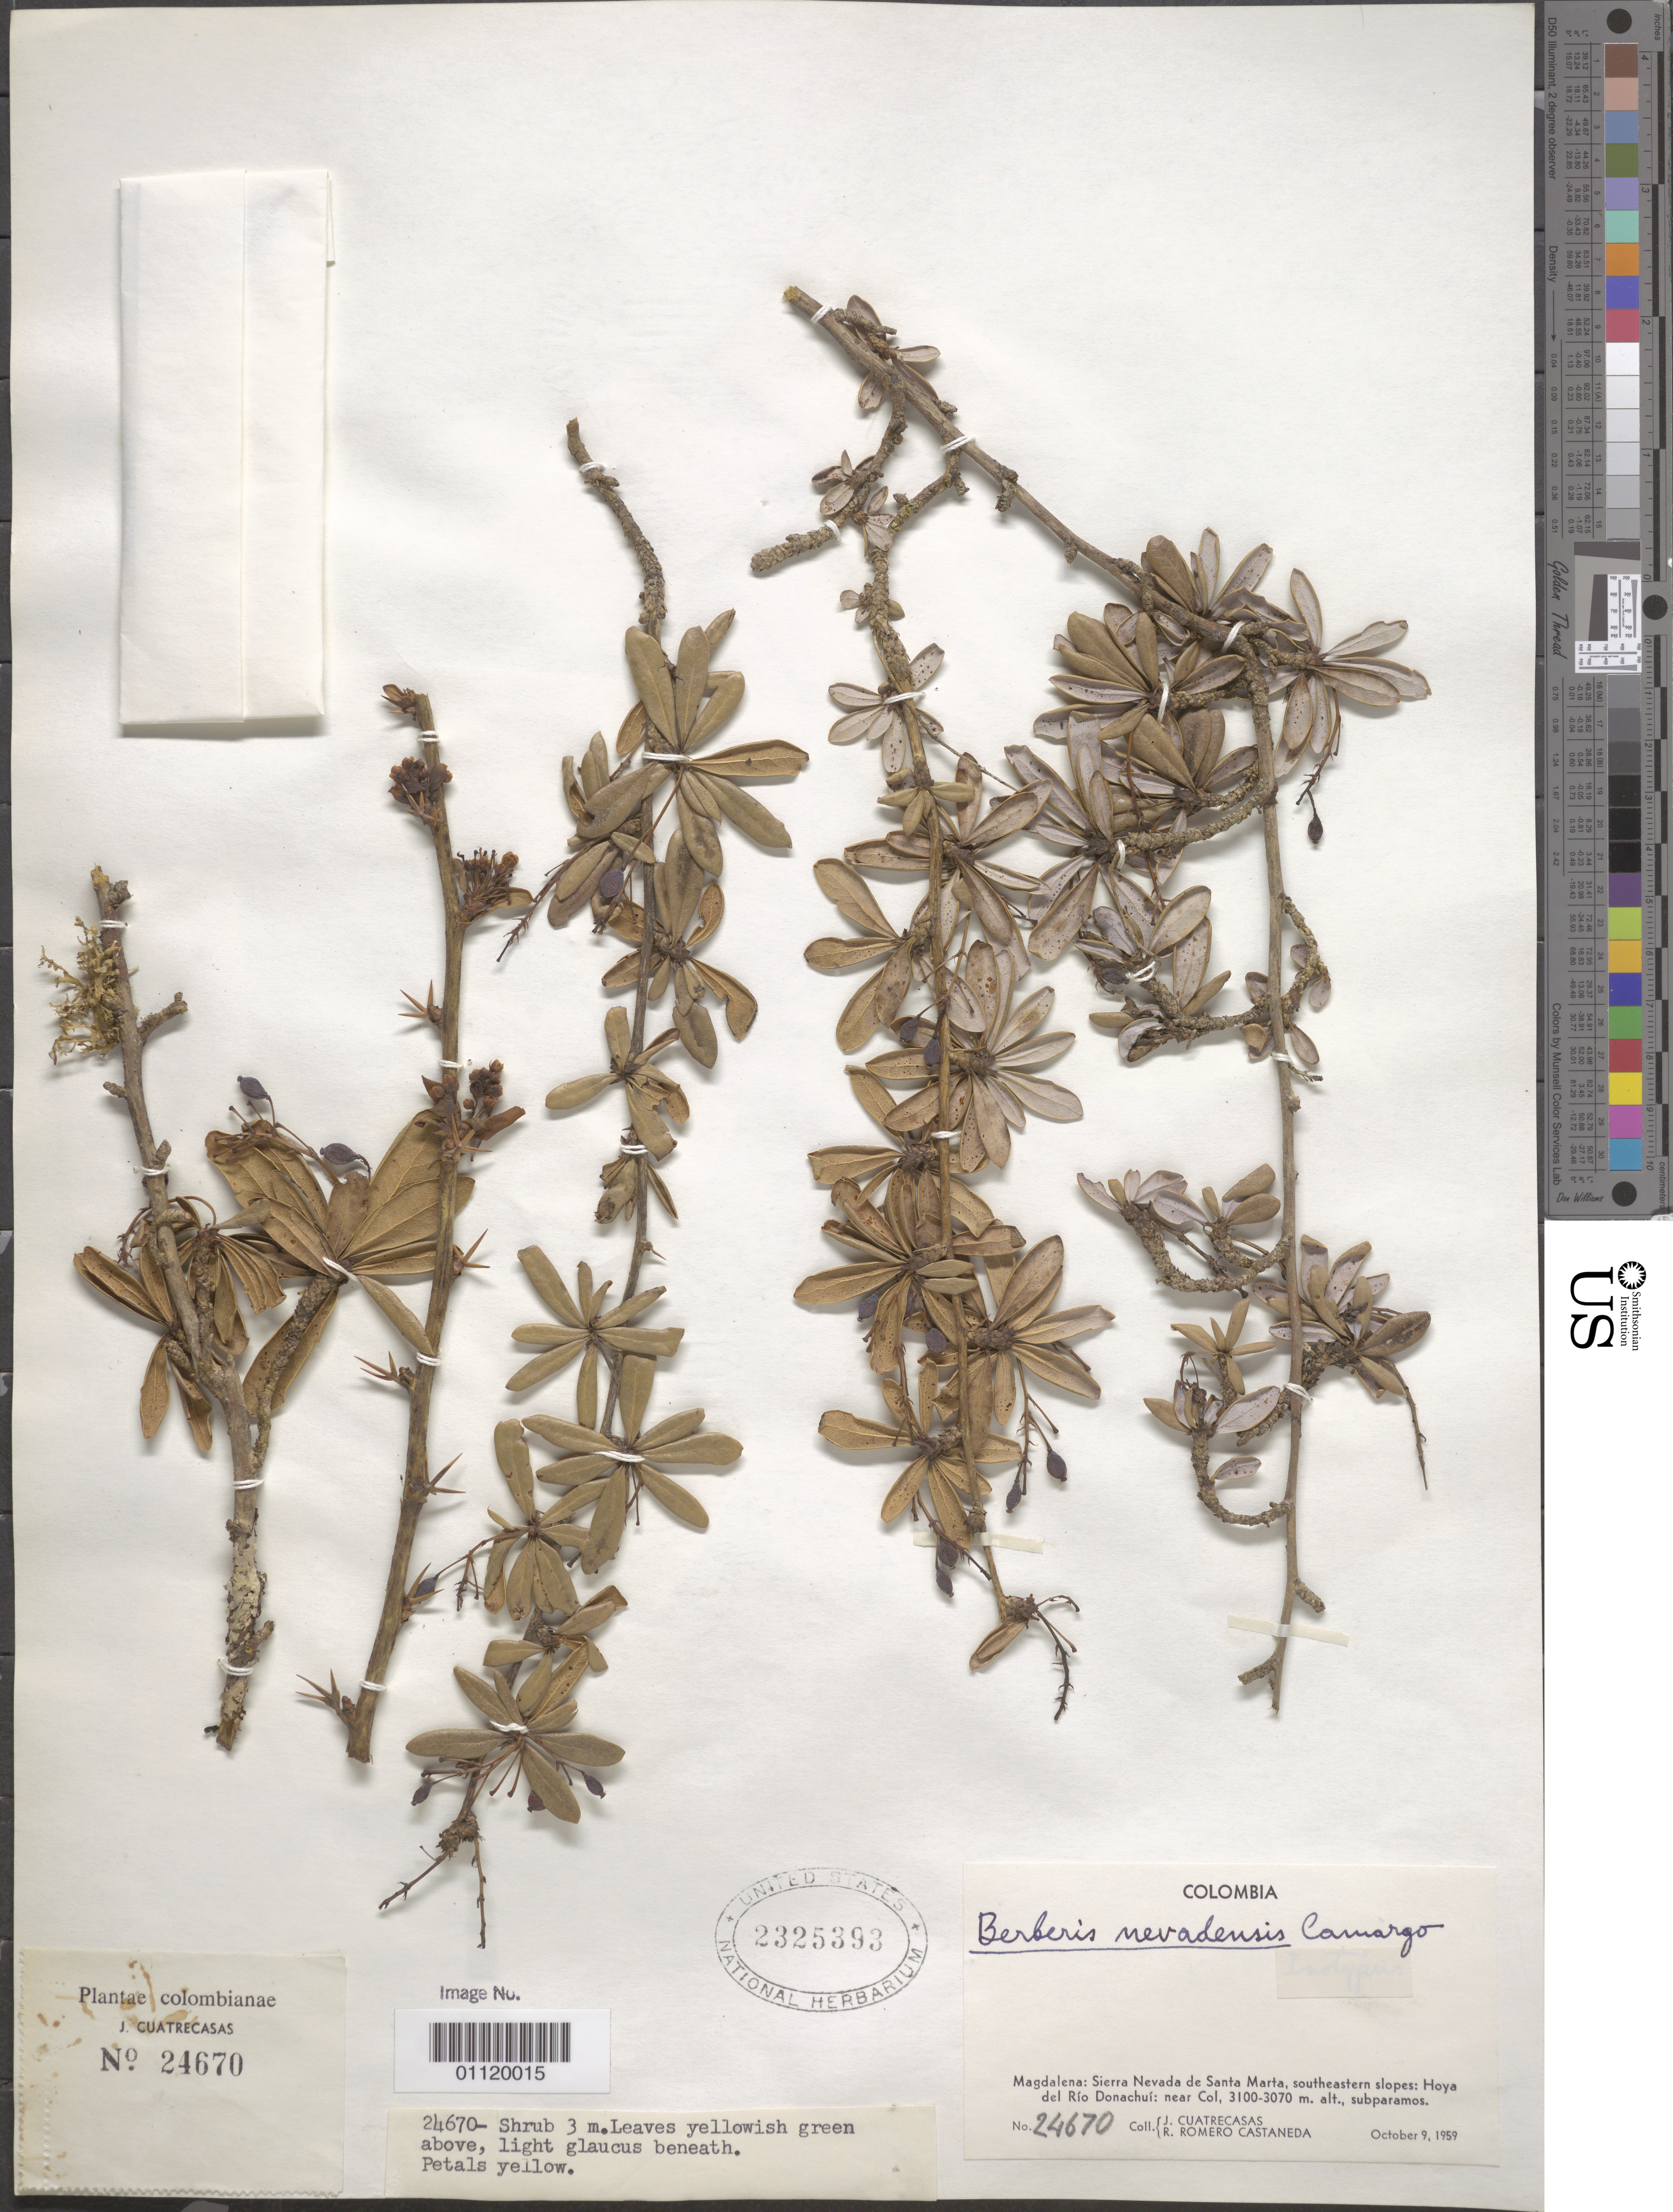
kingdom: Plantae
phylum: Tracheophyta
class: Magnoliopsida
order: Ranunculales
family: Berberidaceae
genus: Berberis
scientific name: Berberis nevadensis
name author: L.A. Camargo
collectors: J. Cuatrecasas & R. Romero Castañeda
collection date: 1959-10-09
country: Colombia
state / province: Magdalena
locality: Sierra Nevada de Santa Marta, southeastern slopes: Hoya del Rio Donachui: near Col.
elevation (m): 3100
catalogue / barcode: US 2325393